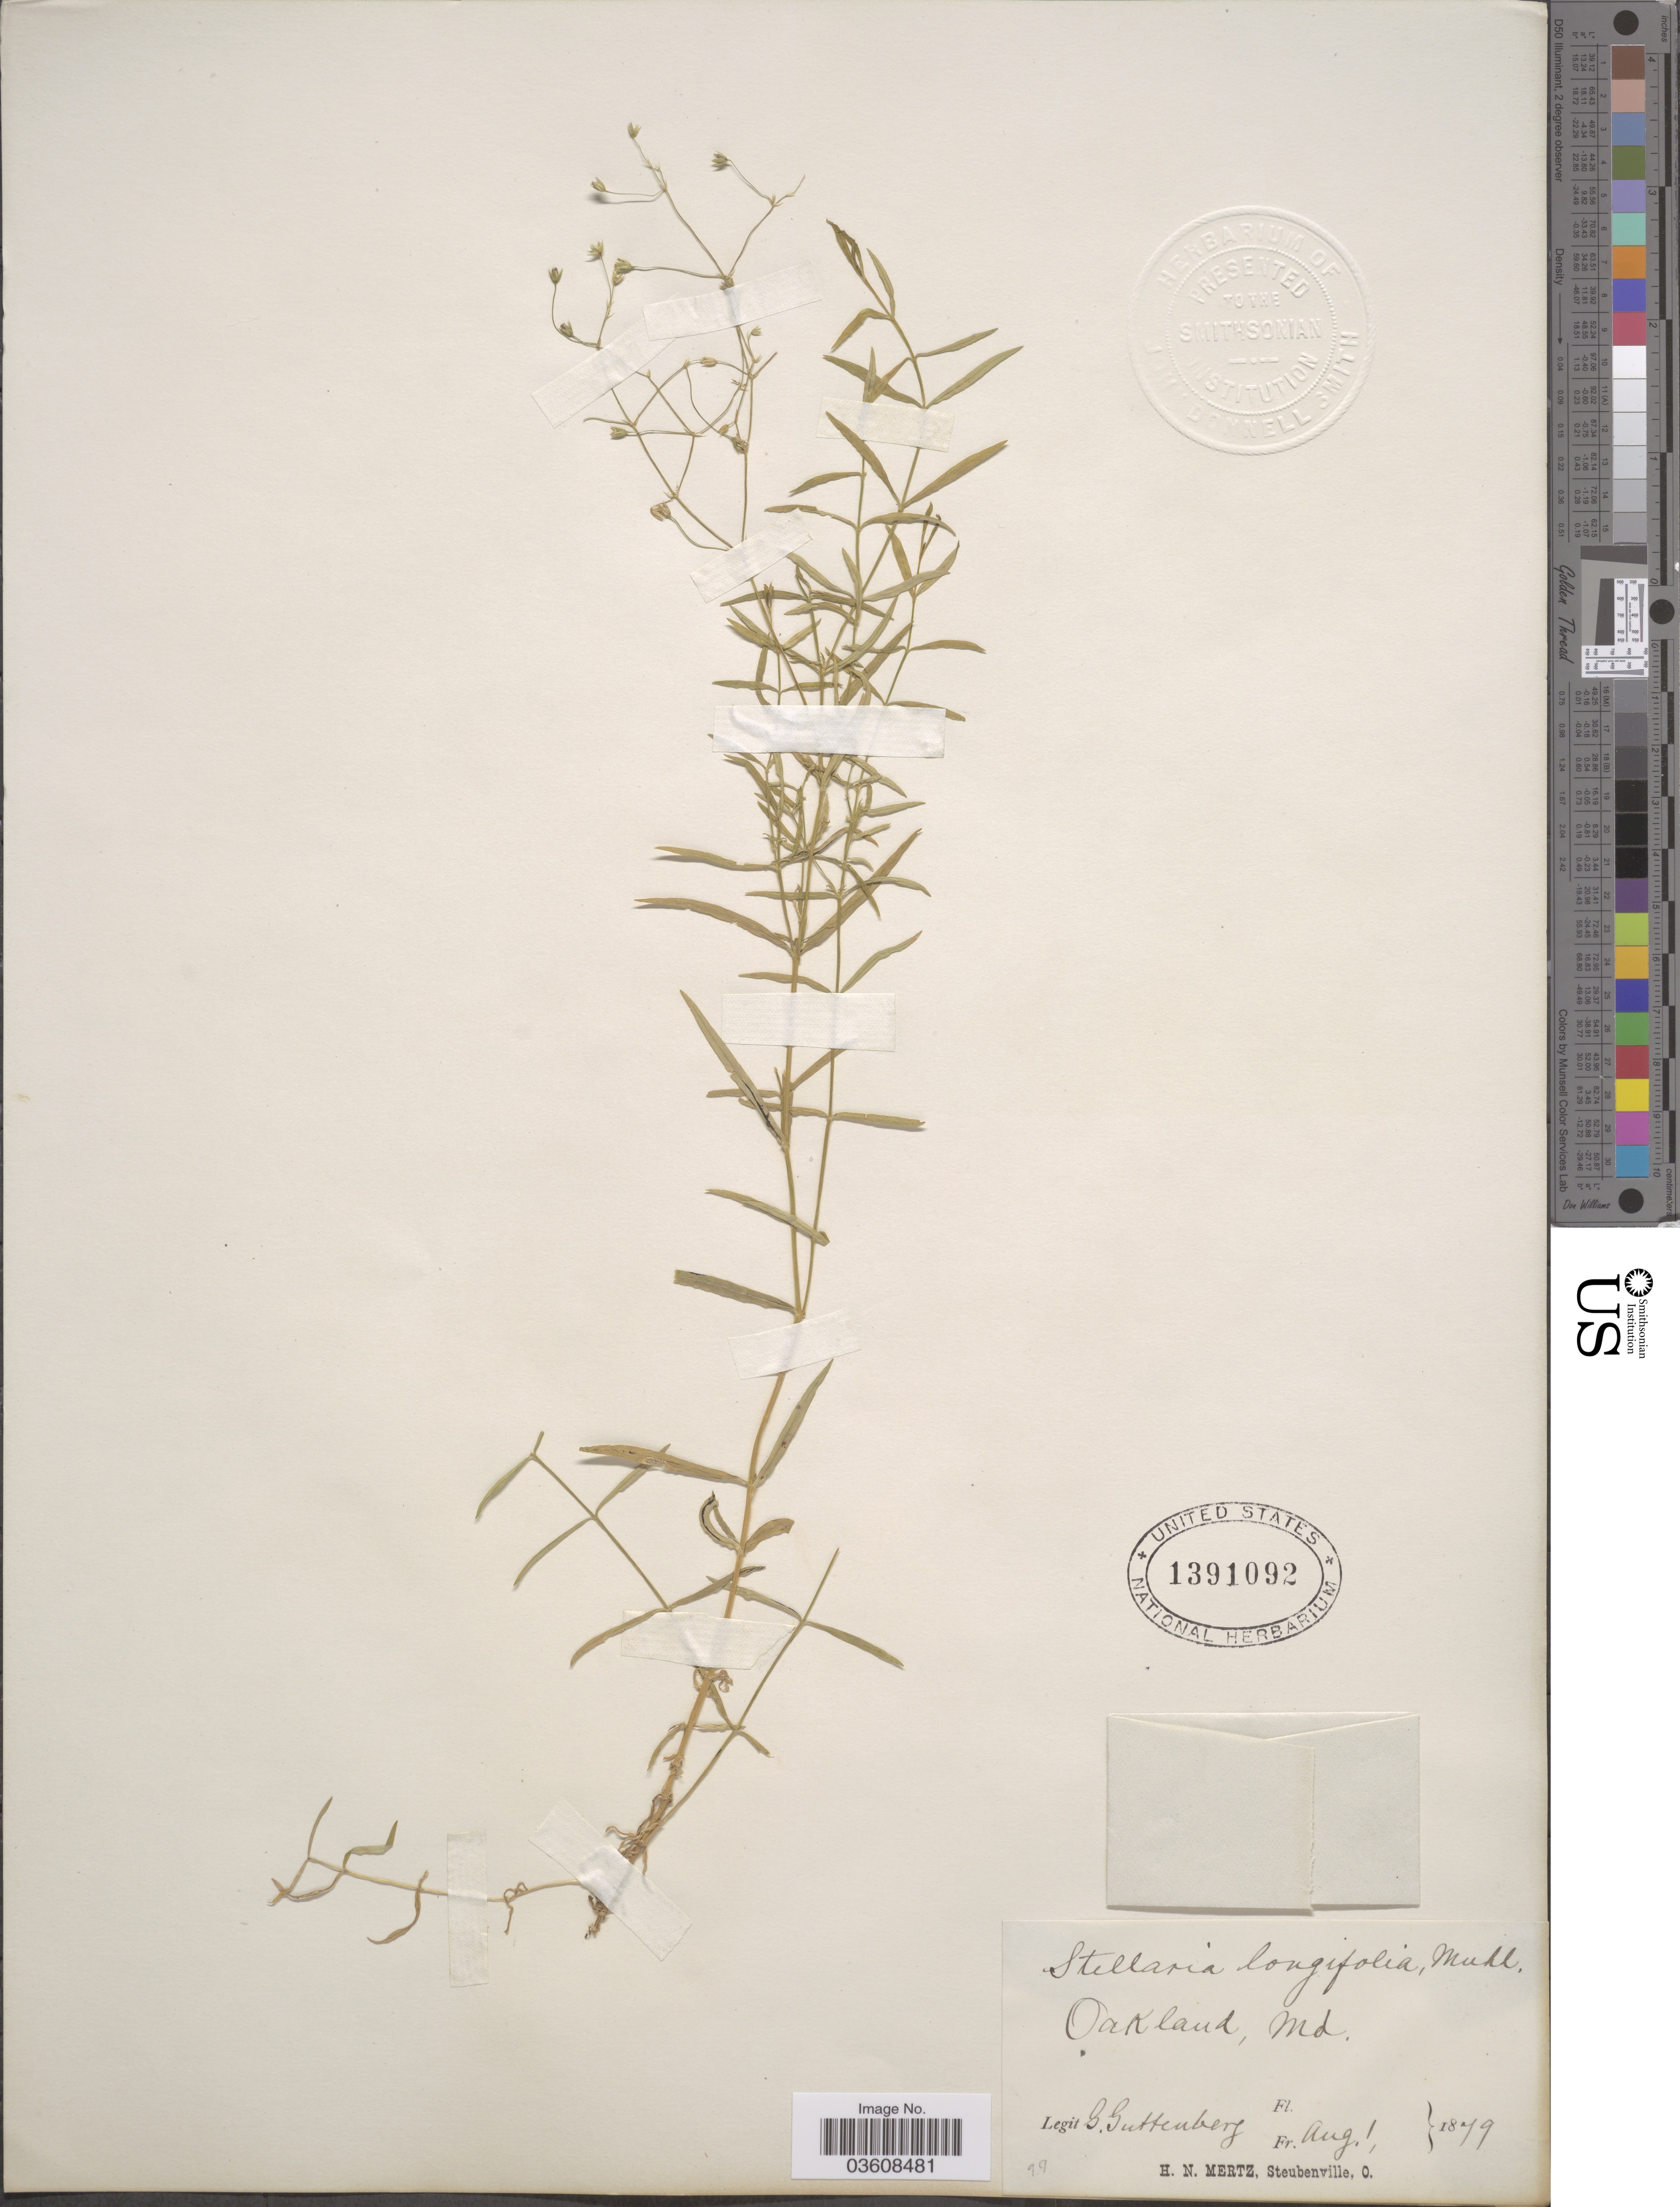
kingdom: Plantae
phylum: Tracheophyta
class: Magnoliopsida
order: Caryophyllales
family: Caryophyllaceae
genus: Stellaria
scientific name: Stellaria longifolia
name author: Muhl. ex Willd.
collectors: G. Guttenberg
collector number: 99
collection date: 1879-08-01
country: United States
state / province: Maryland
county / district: Garrett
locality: Oakland.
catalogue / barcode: US 1391092